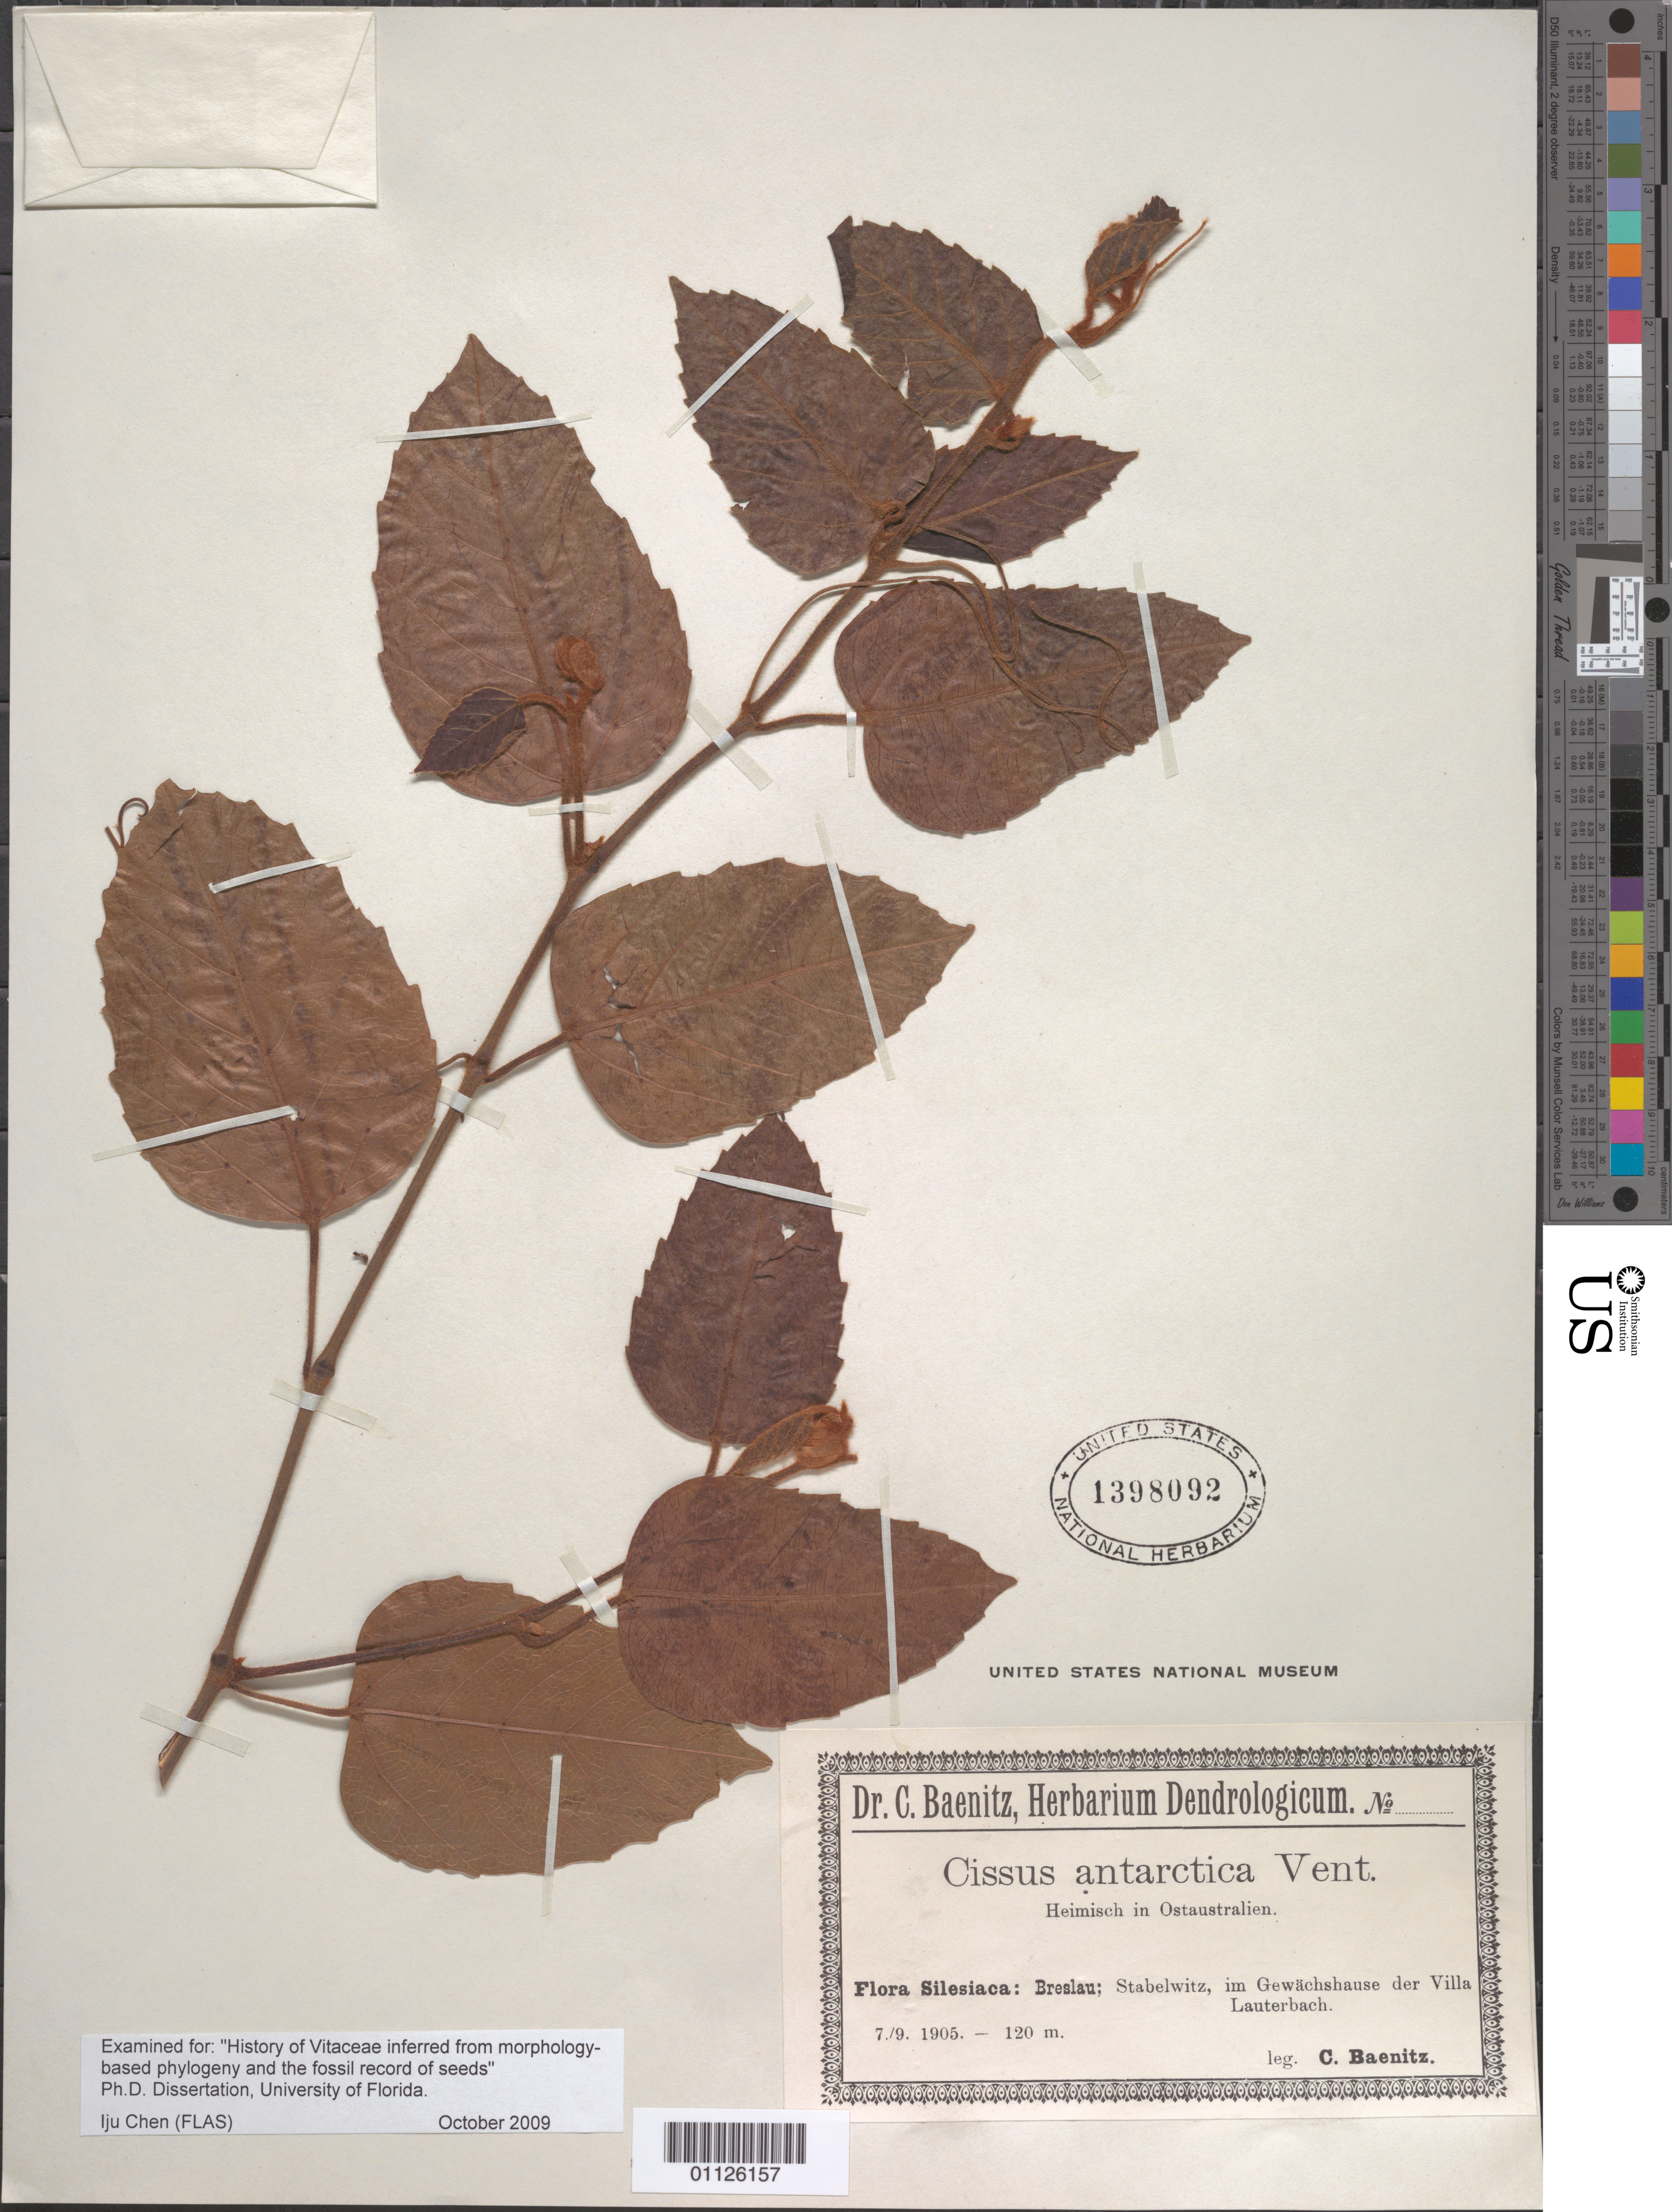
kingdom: Plantae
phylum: Tracheophyta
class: Magnoliopsida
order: Vitales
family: Vitaceae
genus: Cissus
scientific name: Cissus antarctica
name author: Vent.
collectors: C. G. Baenitz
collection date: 1905-09-07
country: Poland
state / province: Slaskie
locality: Breslau; Stabelwitz, im Gewachshause der Villa Lauterbach.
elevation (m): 120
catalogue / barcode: US 1398092